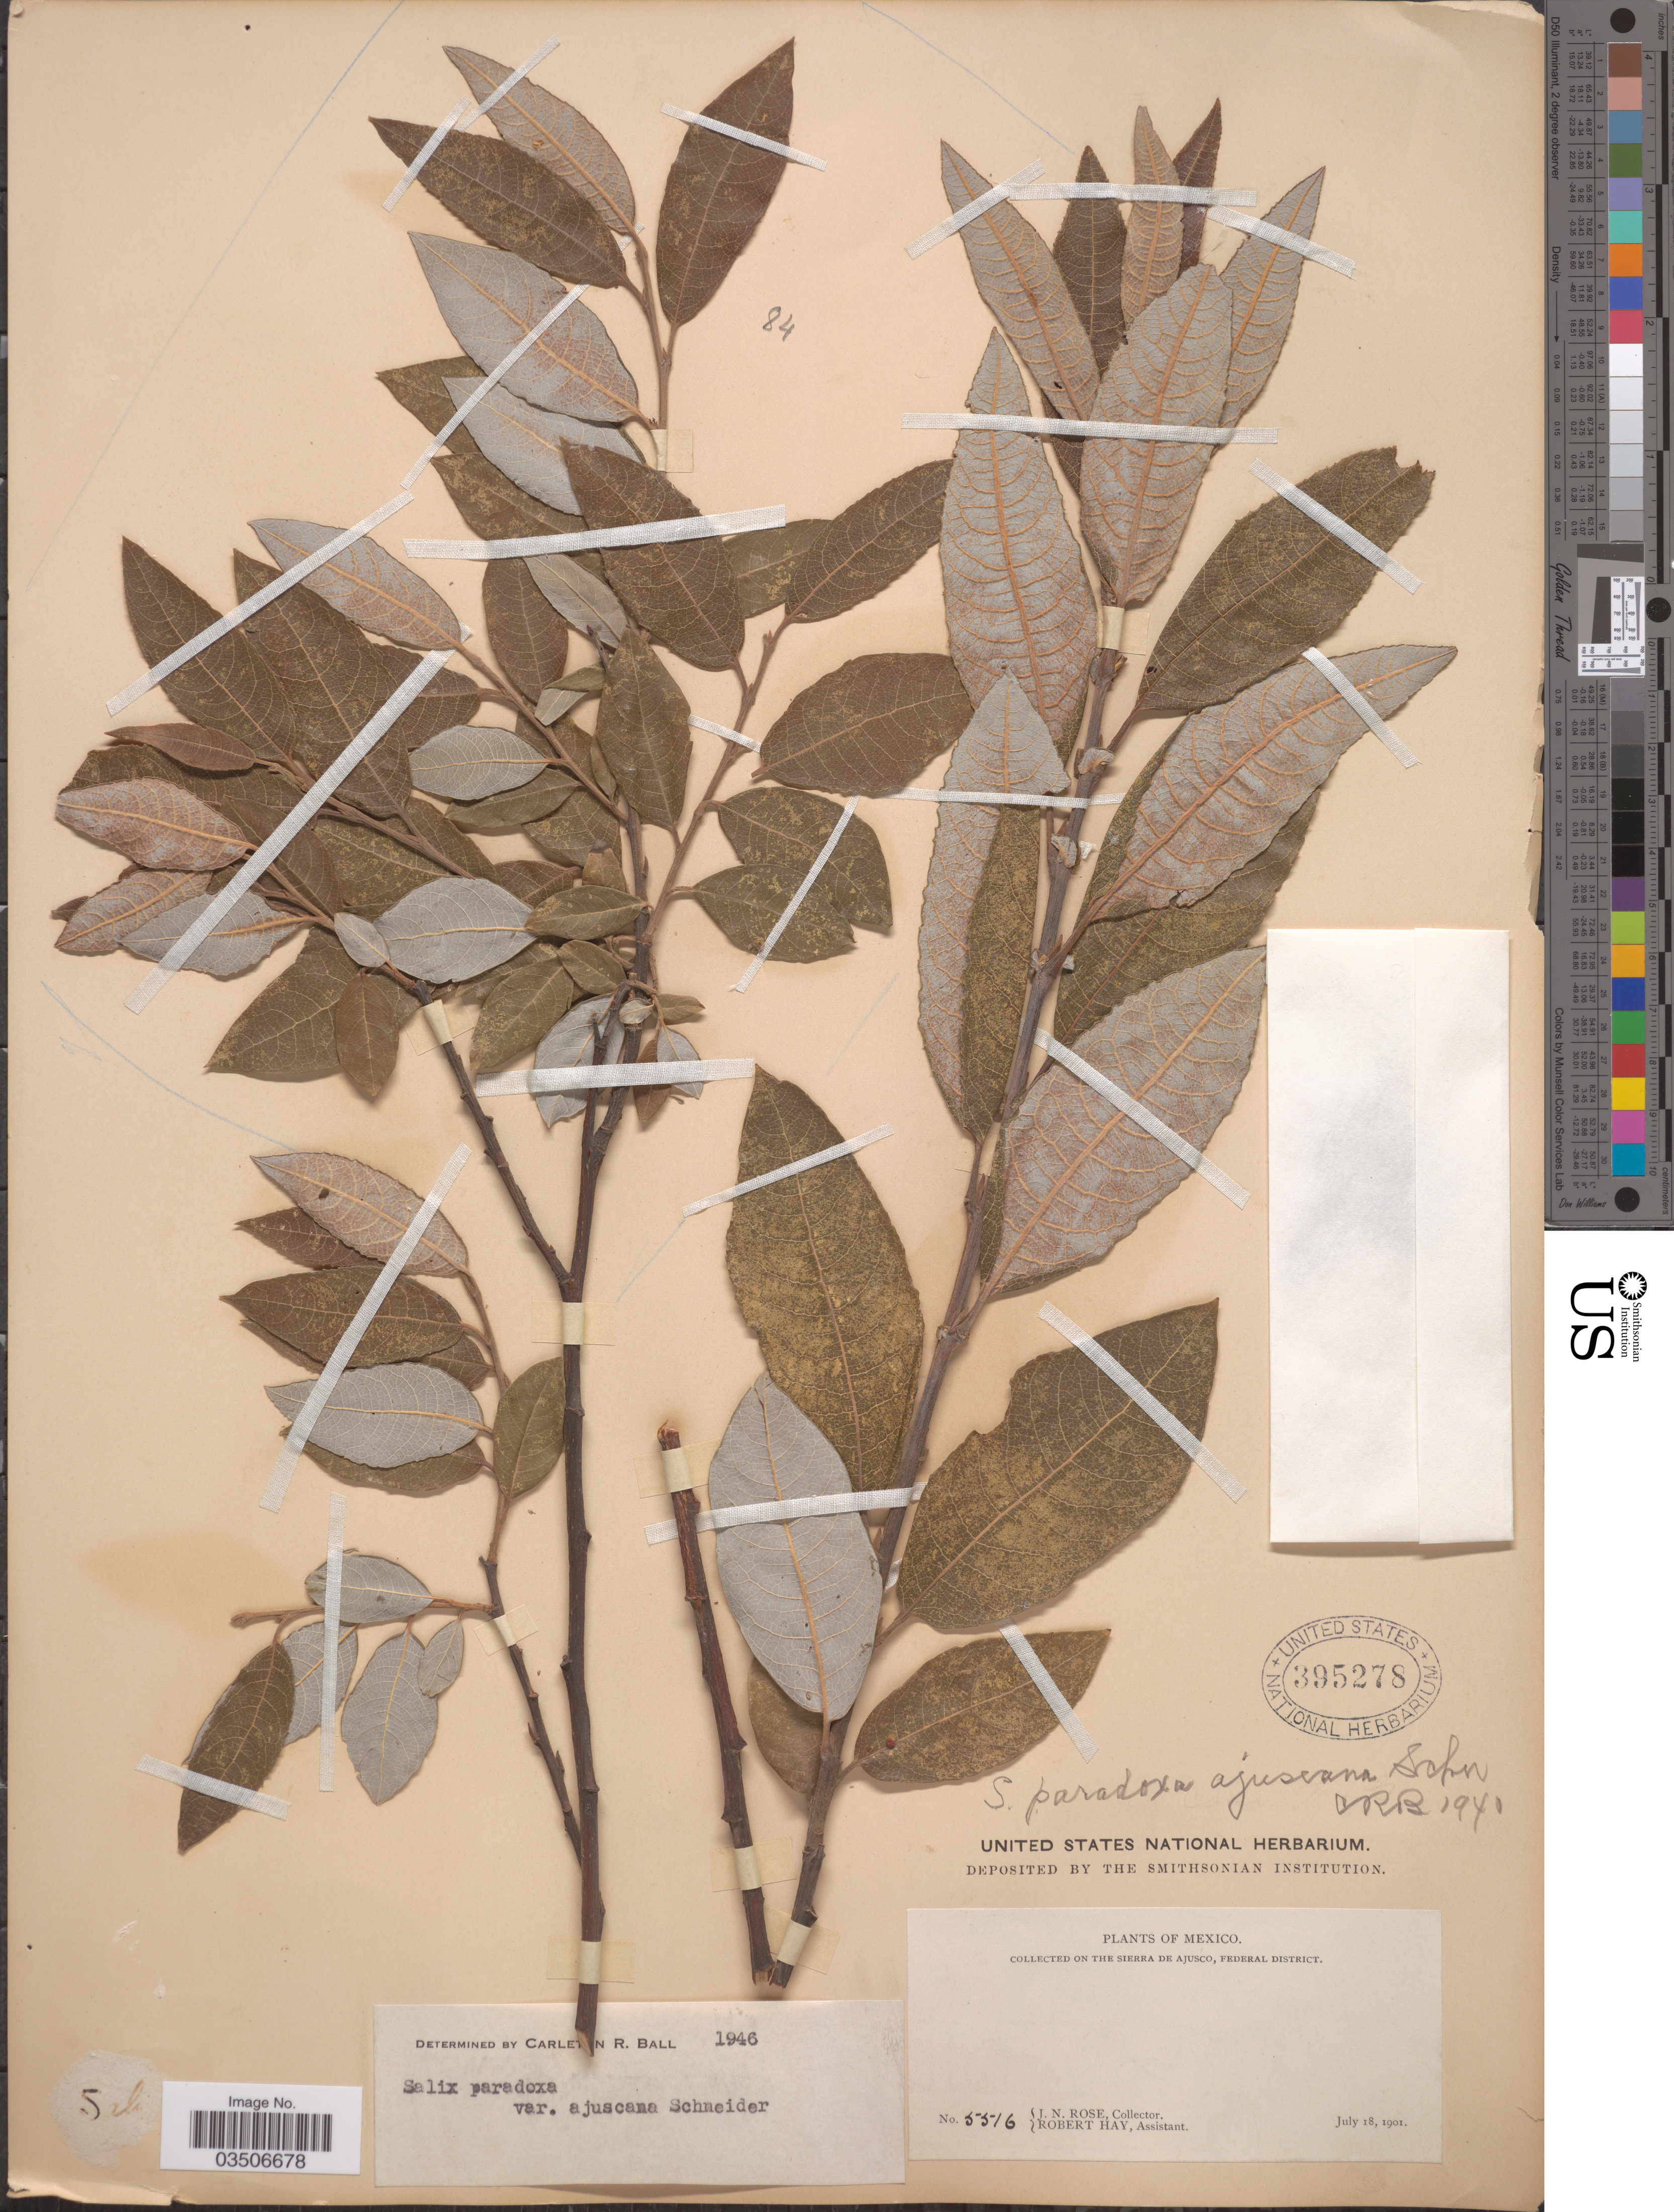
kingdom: Plantae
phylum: Tracheophyta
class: Magnoliopsida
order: Malpighiales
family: Salicaceae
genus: Salix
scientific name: Salix paradoxa var. ajuscana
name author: C.K. Schneid.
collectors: J. N. Rose & R. Hay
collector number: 5516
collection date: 1901-07-18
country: Mexico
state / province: Distrito Federal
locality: Sierra de Ajusco, Federal District.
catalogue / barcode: US 395278